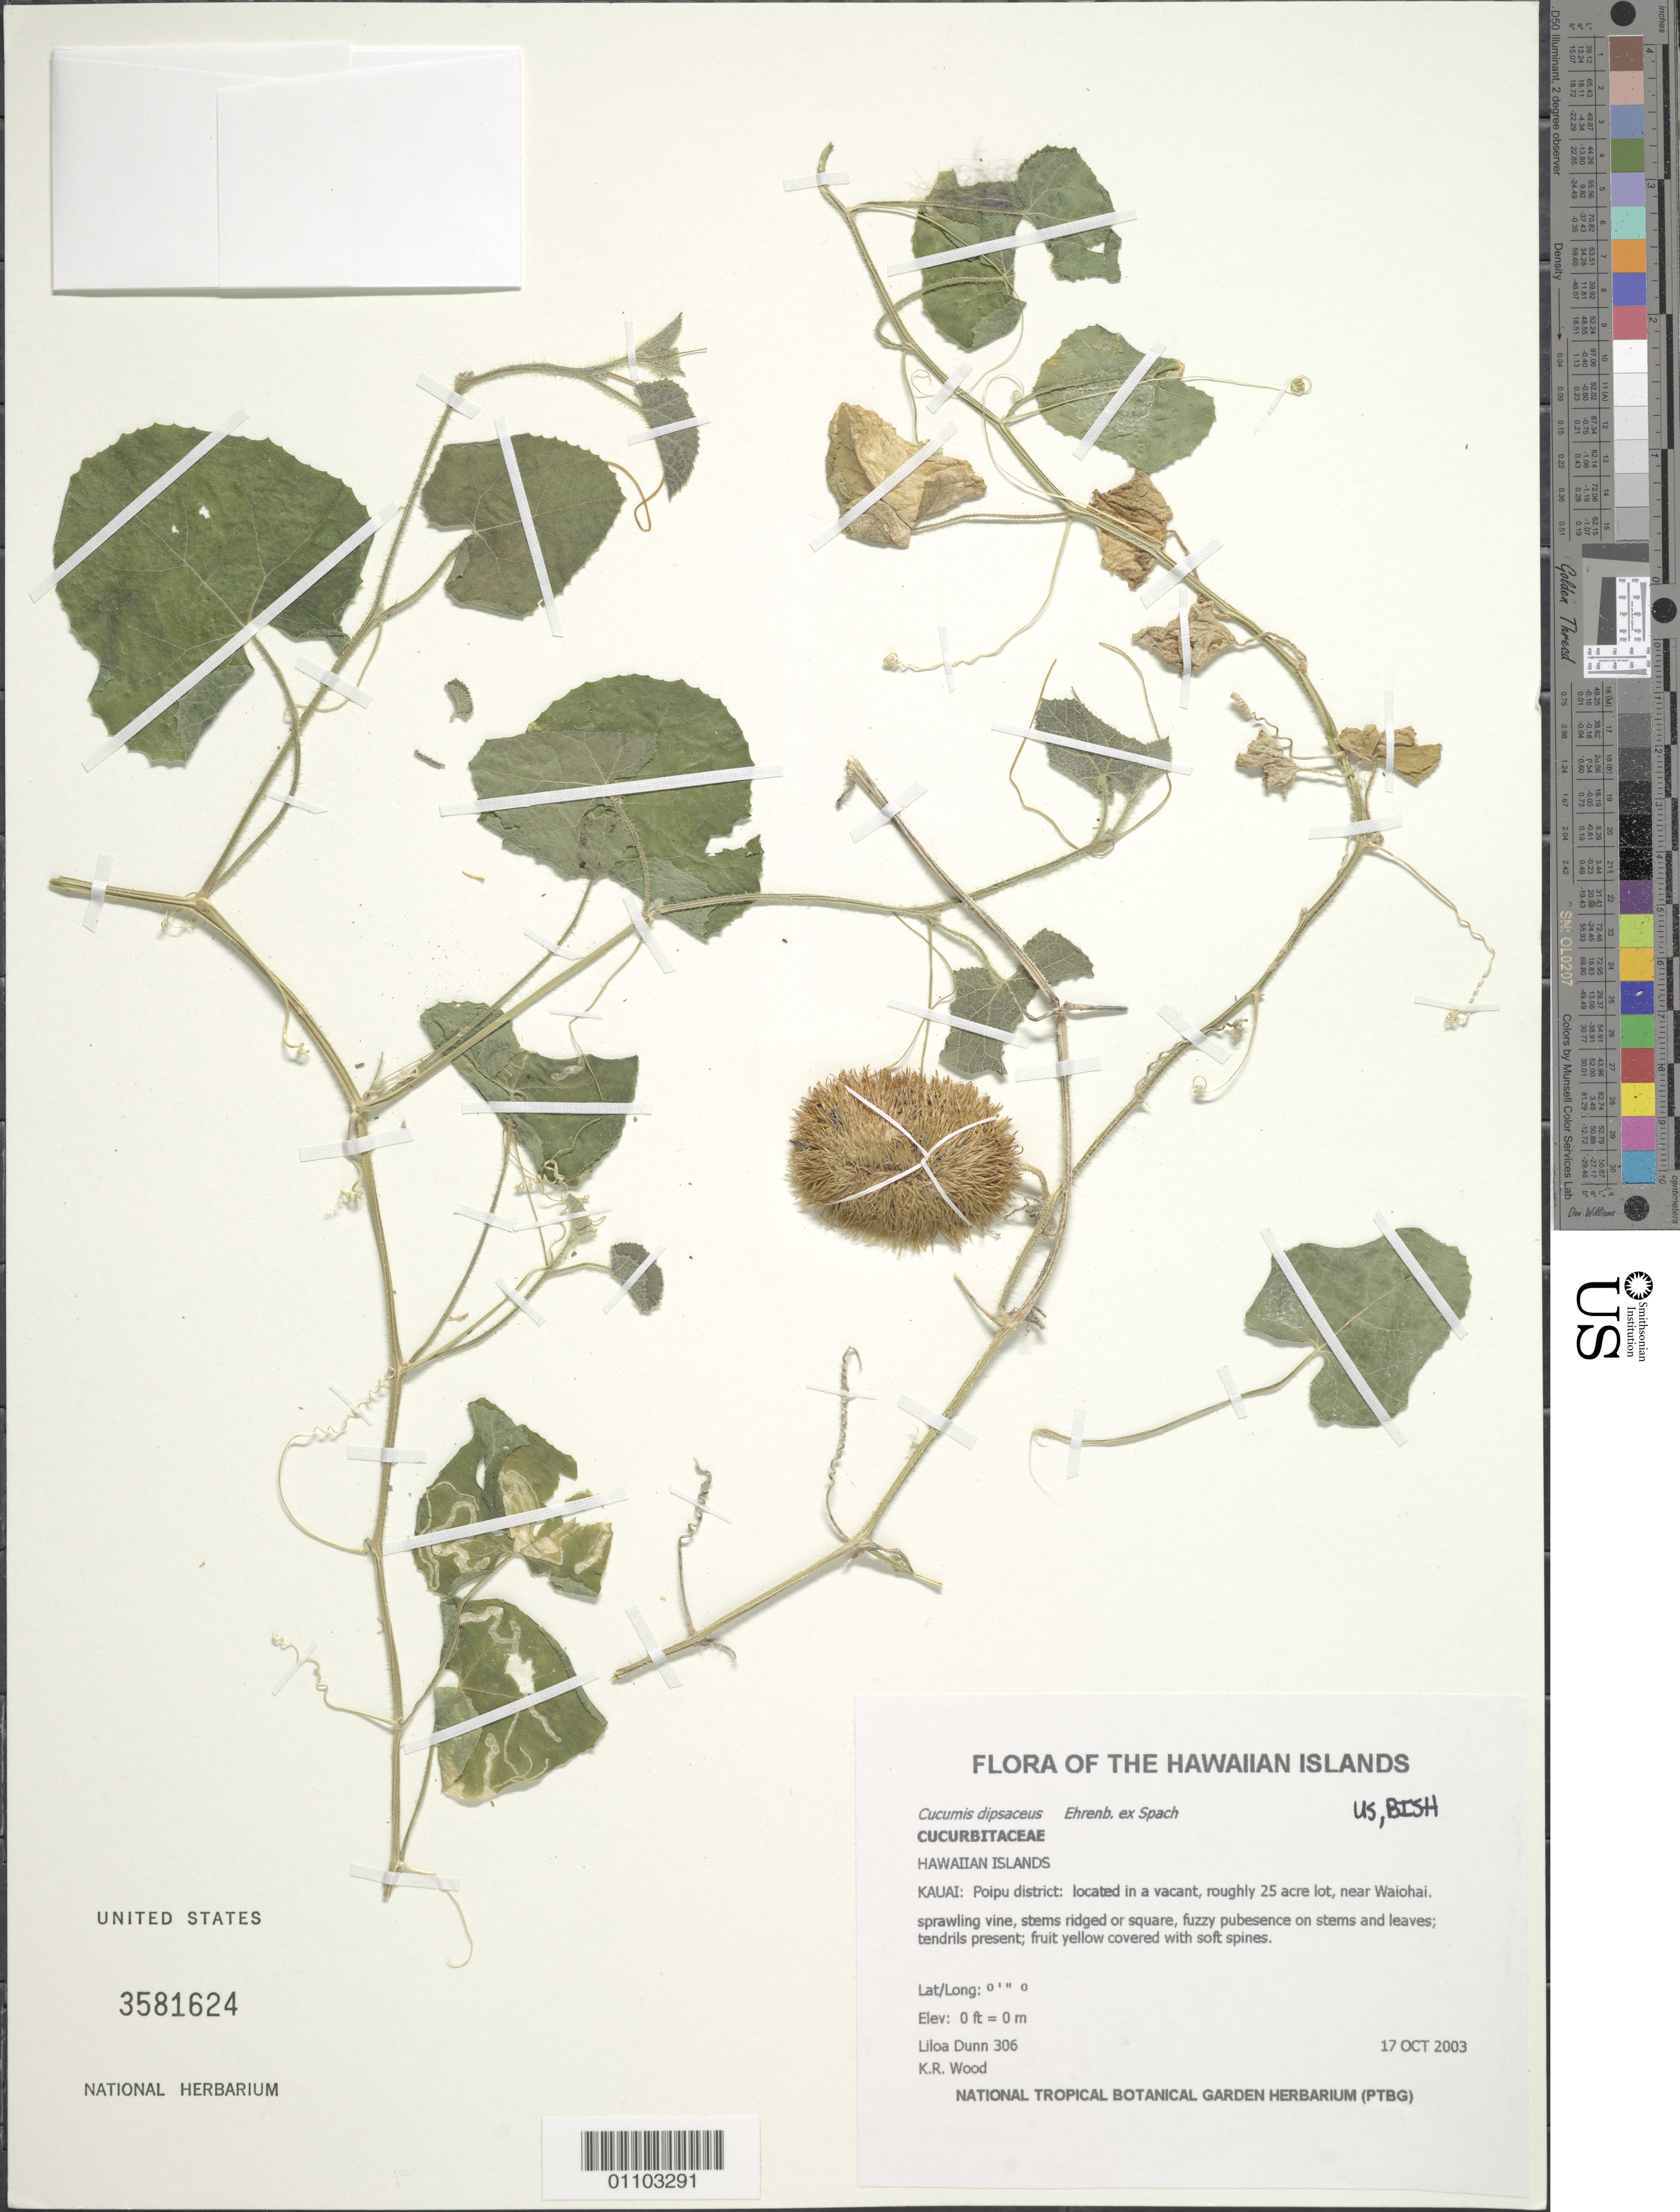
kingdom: Plantae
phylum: Tracheophyta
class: Magnoliopsida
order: Cucurbitales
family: Cucurbitaceae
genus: Cucumis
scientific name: Cucumis dipsaceus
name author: Ehrenb. ex Spach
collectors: L. Dunn & K. R. Wood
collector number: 306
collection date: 2003-10-17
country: United States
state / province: Hawaii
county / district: Kauai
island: Kaua'i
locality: Located in a vacant, roughly 25 acre lot, near Waiohai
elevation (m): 0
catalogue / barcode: US 3581624